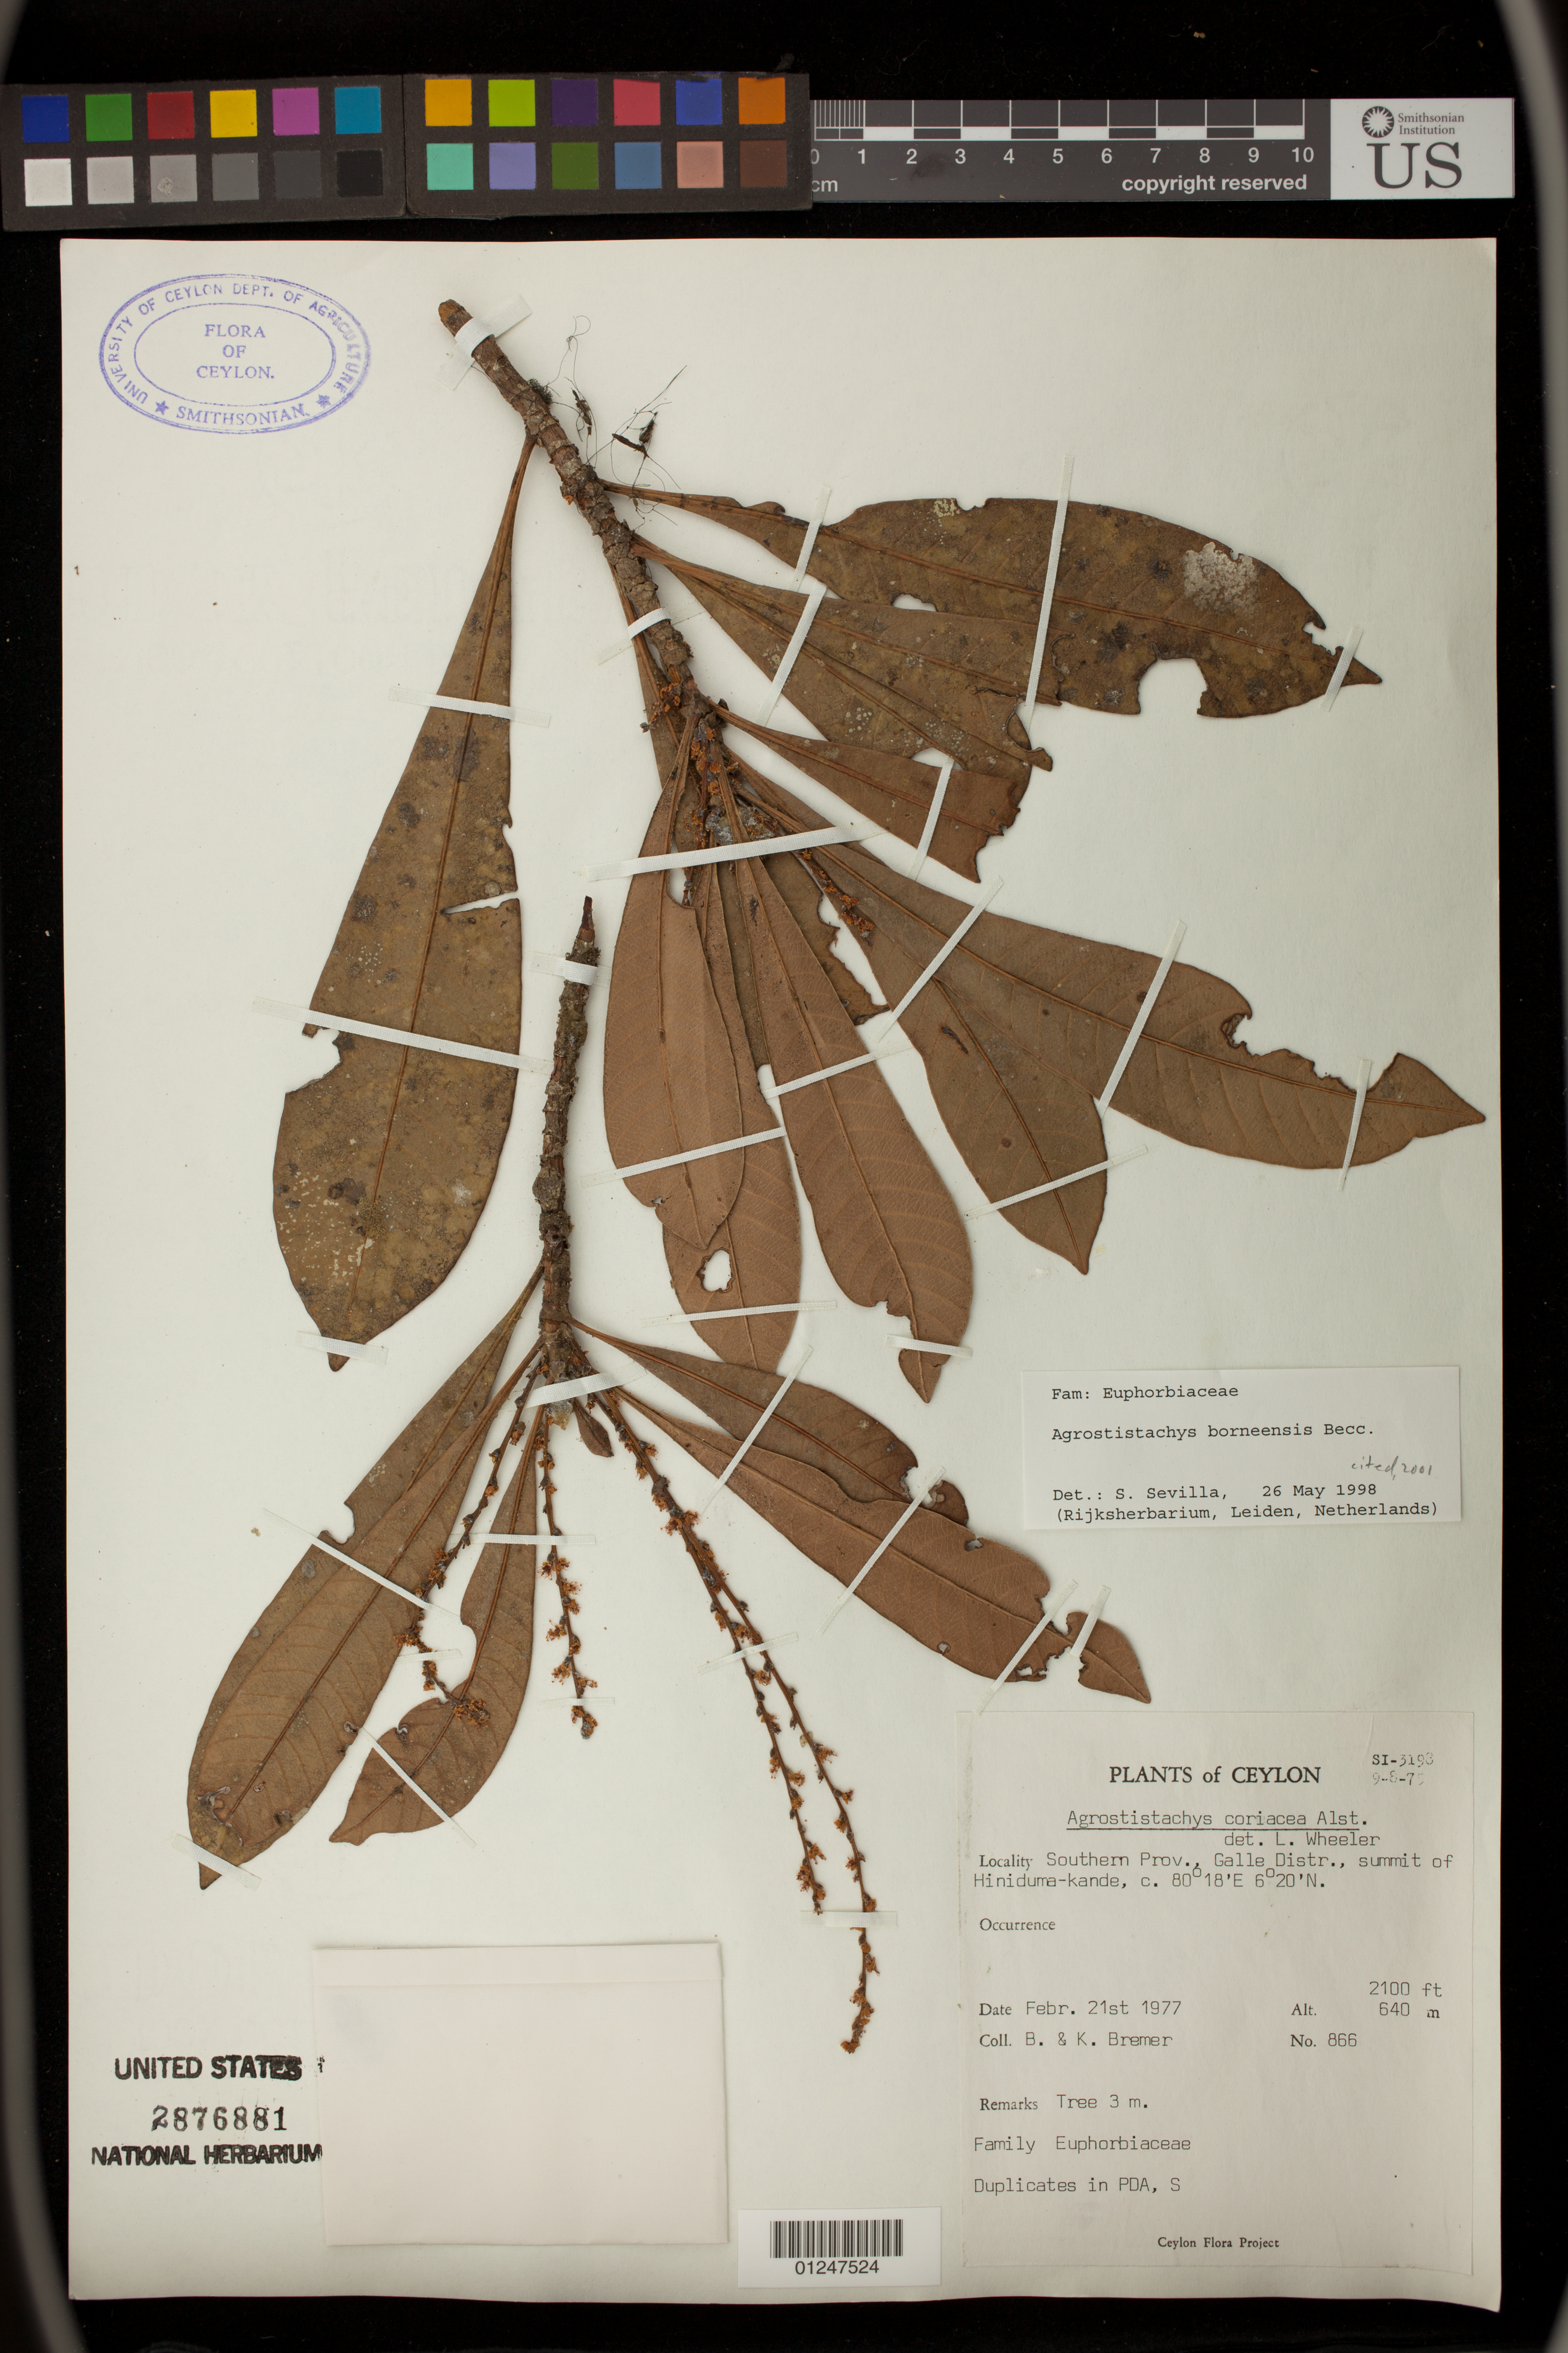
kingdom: Plantae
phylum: Tracheophyta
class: Magnoliopsida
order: Malpighiales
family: Euphorbiaceae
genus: Agrostistachys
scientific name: Agrostistachys borneensis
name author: Becc.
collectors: B. Bremer & K. Bremer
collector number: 866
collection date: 1977-02-21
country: Sri Lanka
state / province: Southern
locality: Galle Distr., summit of Hiniduma-kande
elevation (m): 640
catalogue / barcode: US 2876881